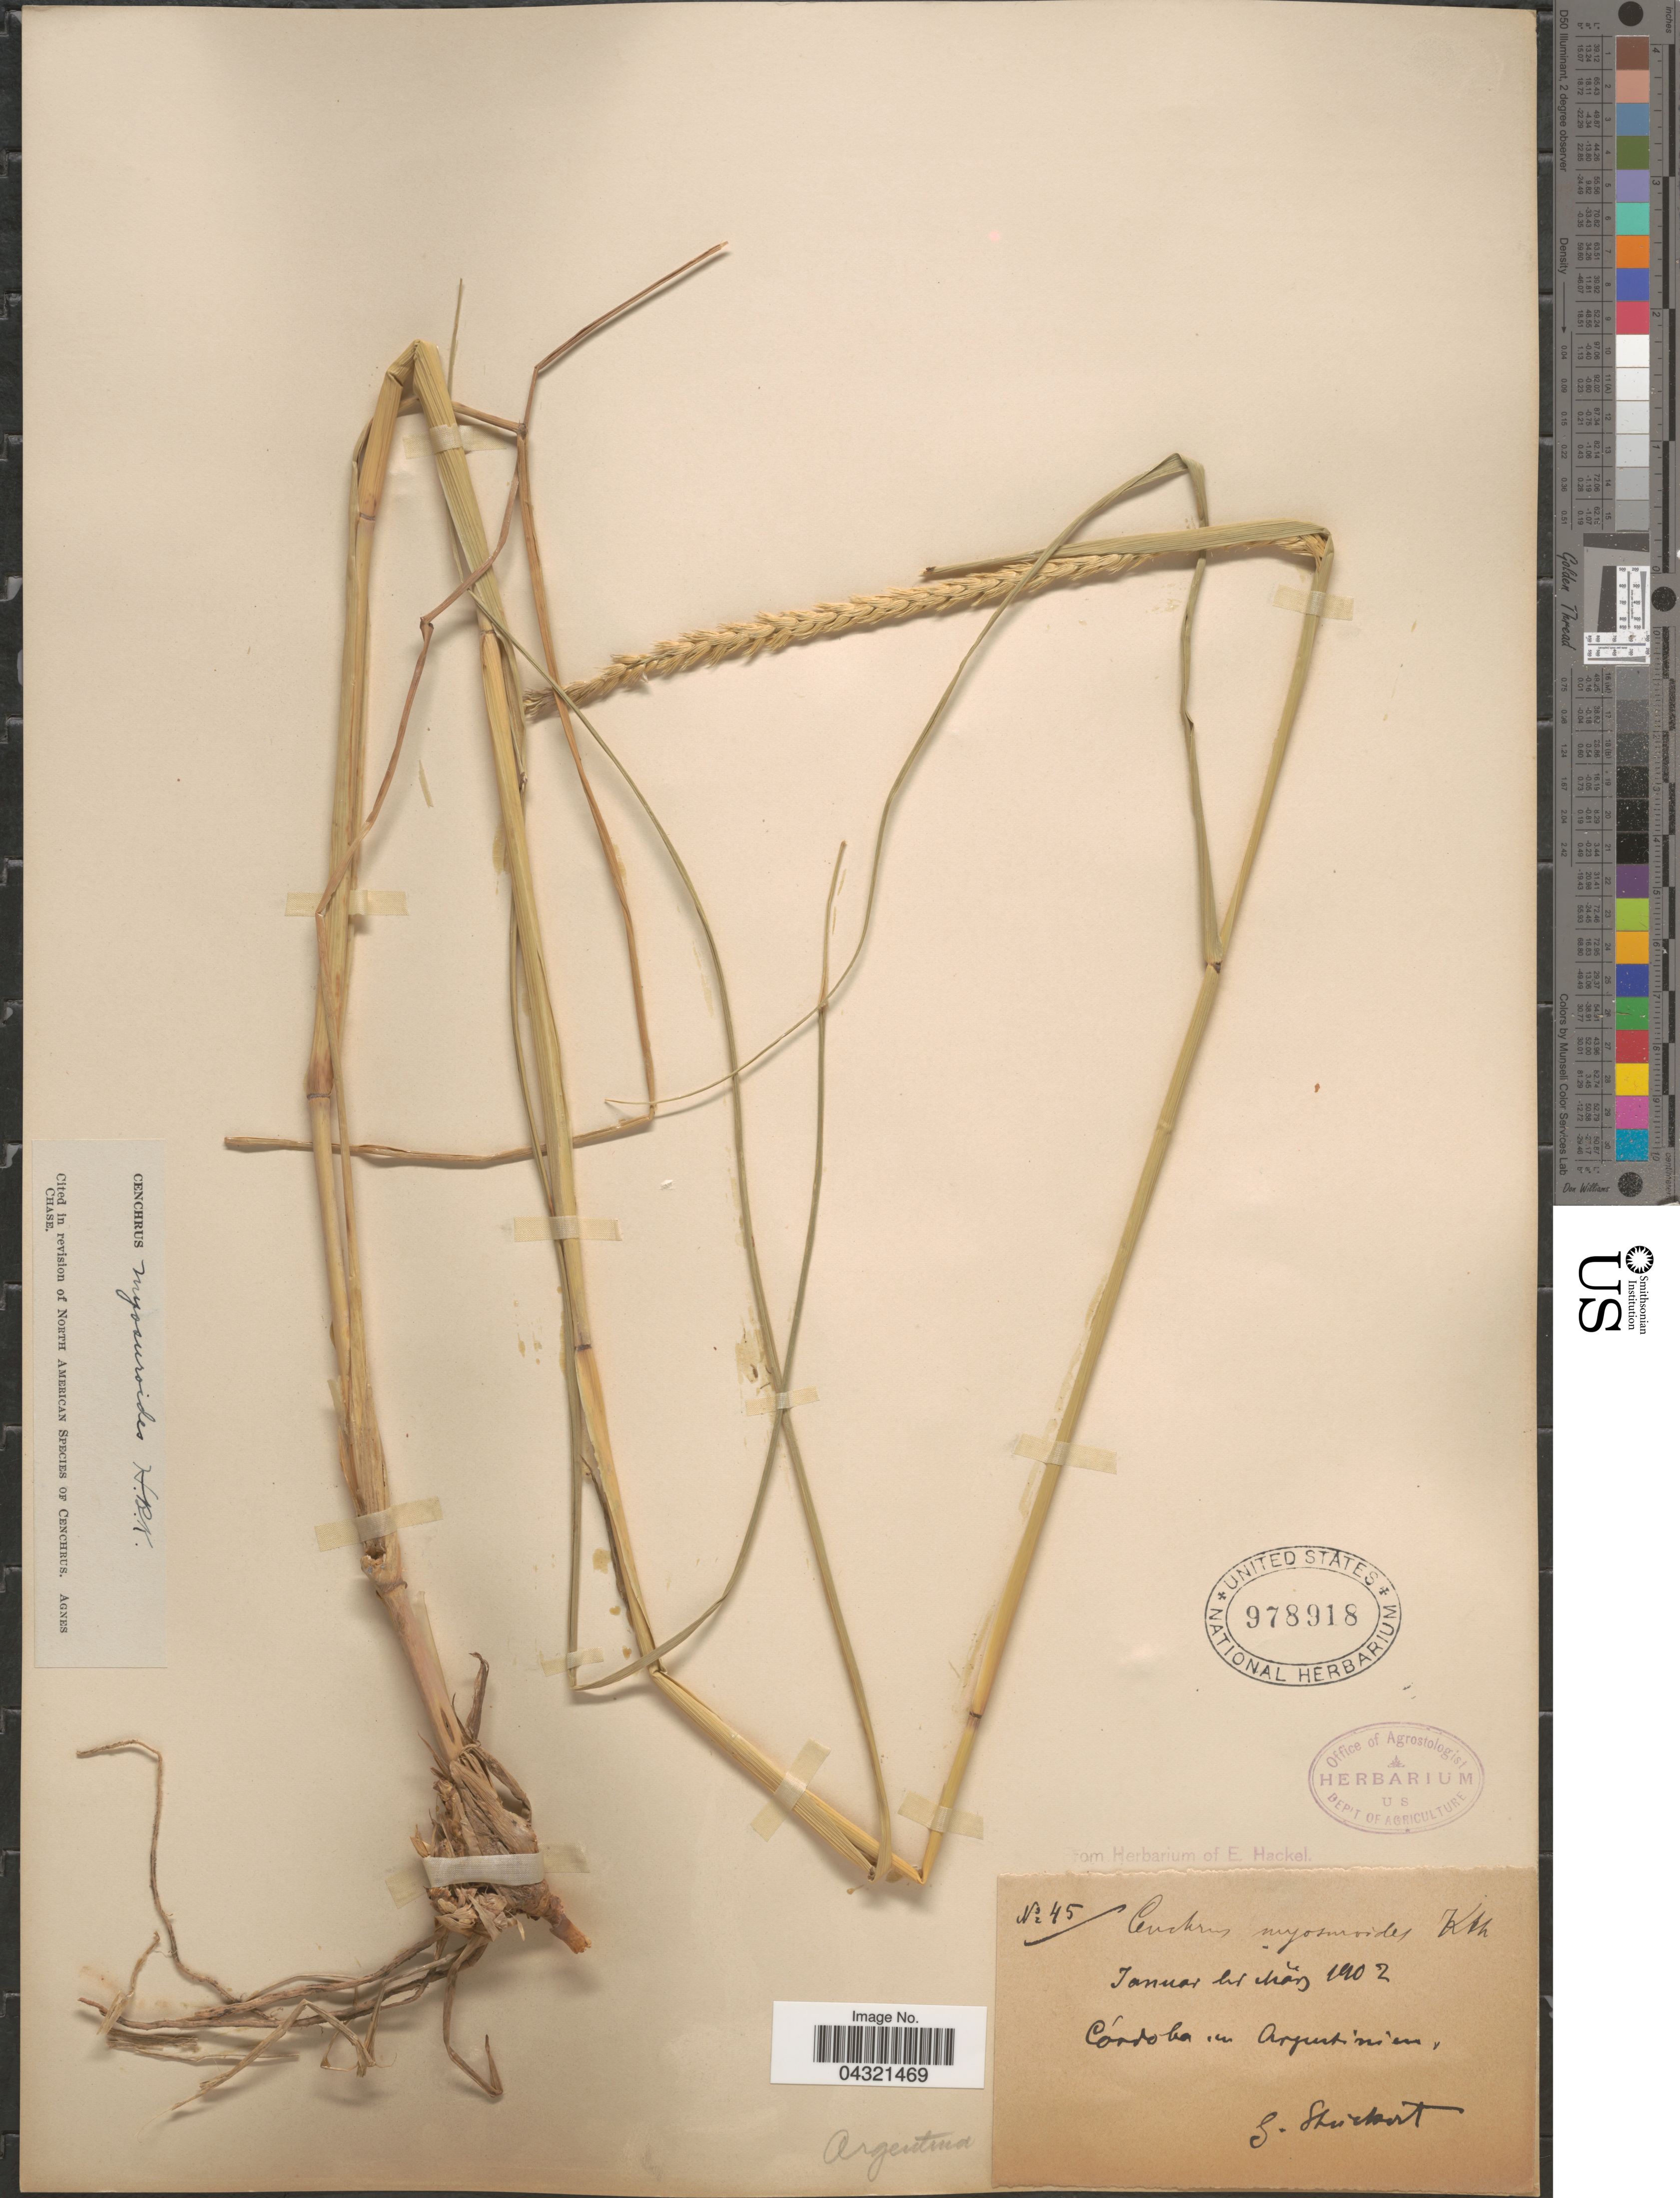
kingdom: Plantae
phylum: Tracheophyta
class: Liliopsida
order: Poales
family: Poaceae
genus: Cenchrus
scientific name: Cenchrus myosuroides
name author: Kunth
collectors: T. Stuckert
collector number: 45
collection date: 1902-01/1902-03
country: Argentina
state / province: Cordoba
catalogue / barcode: US 978918